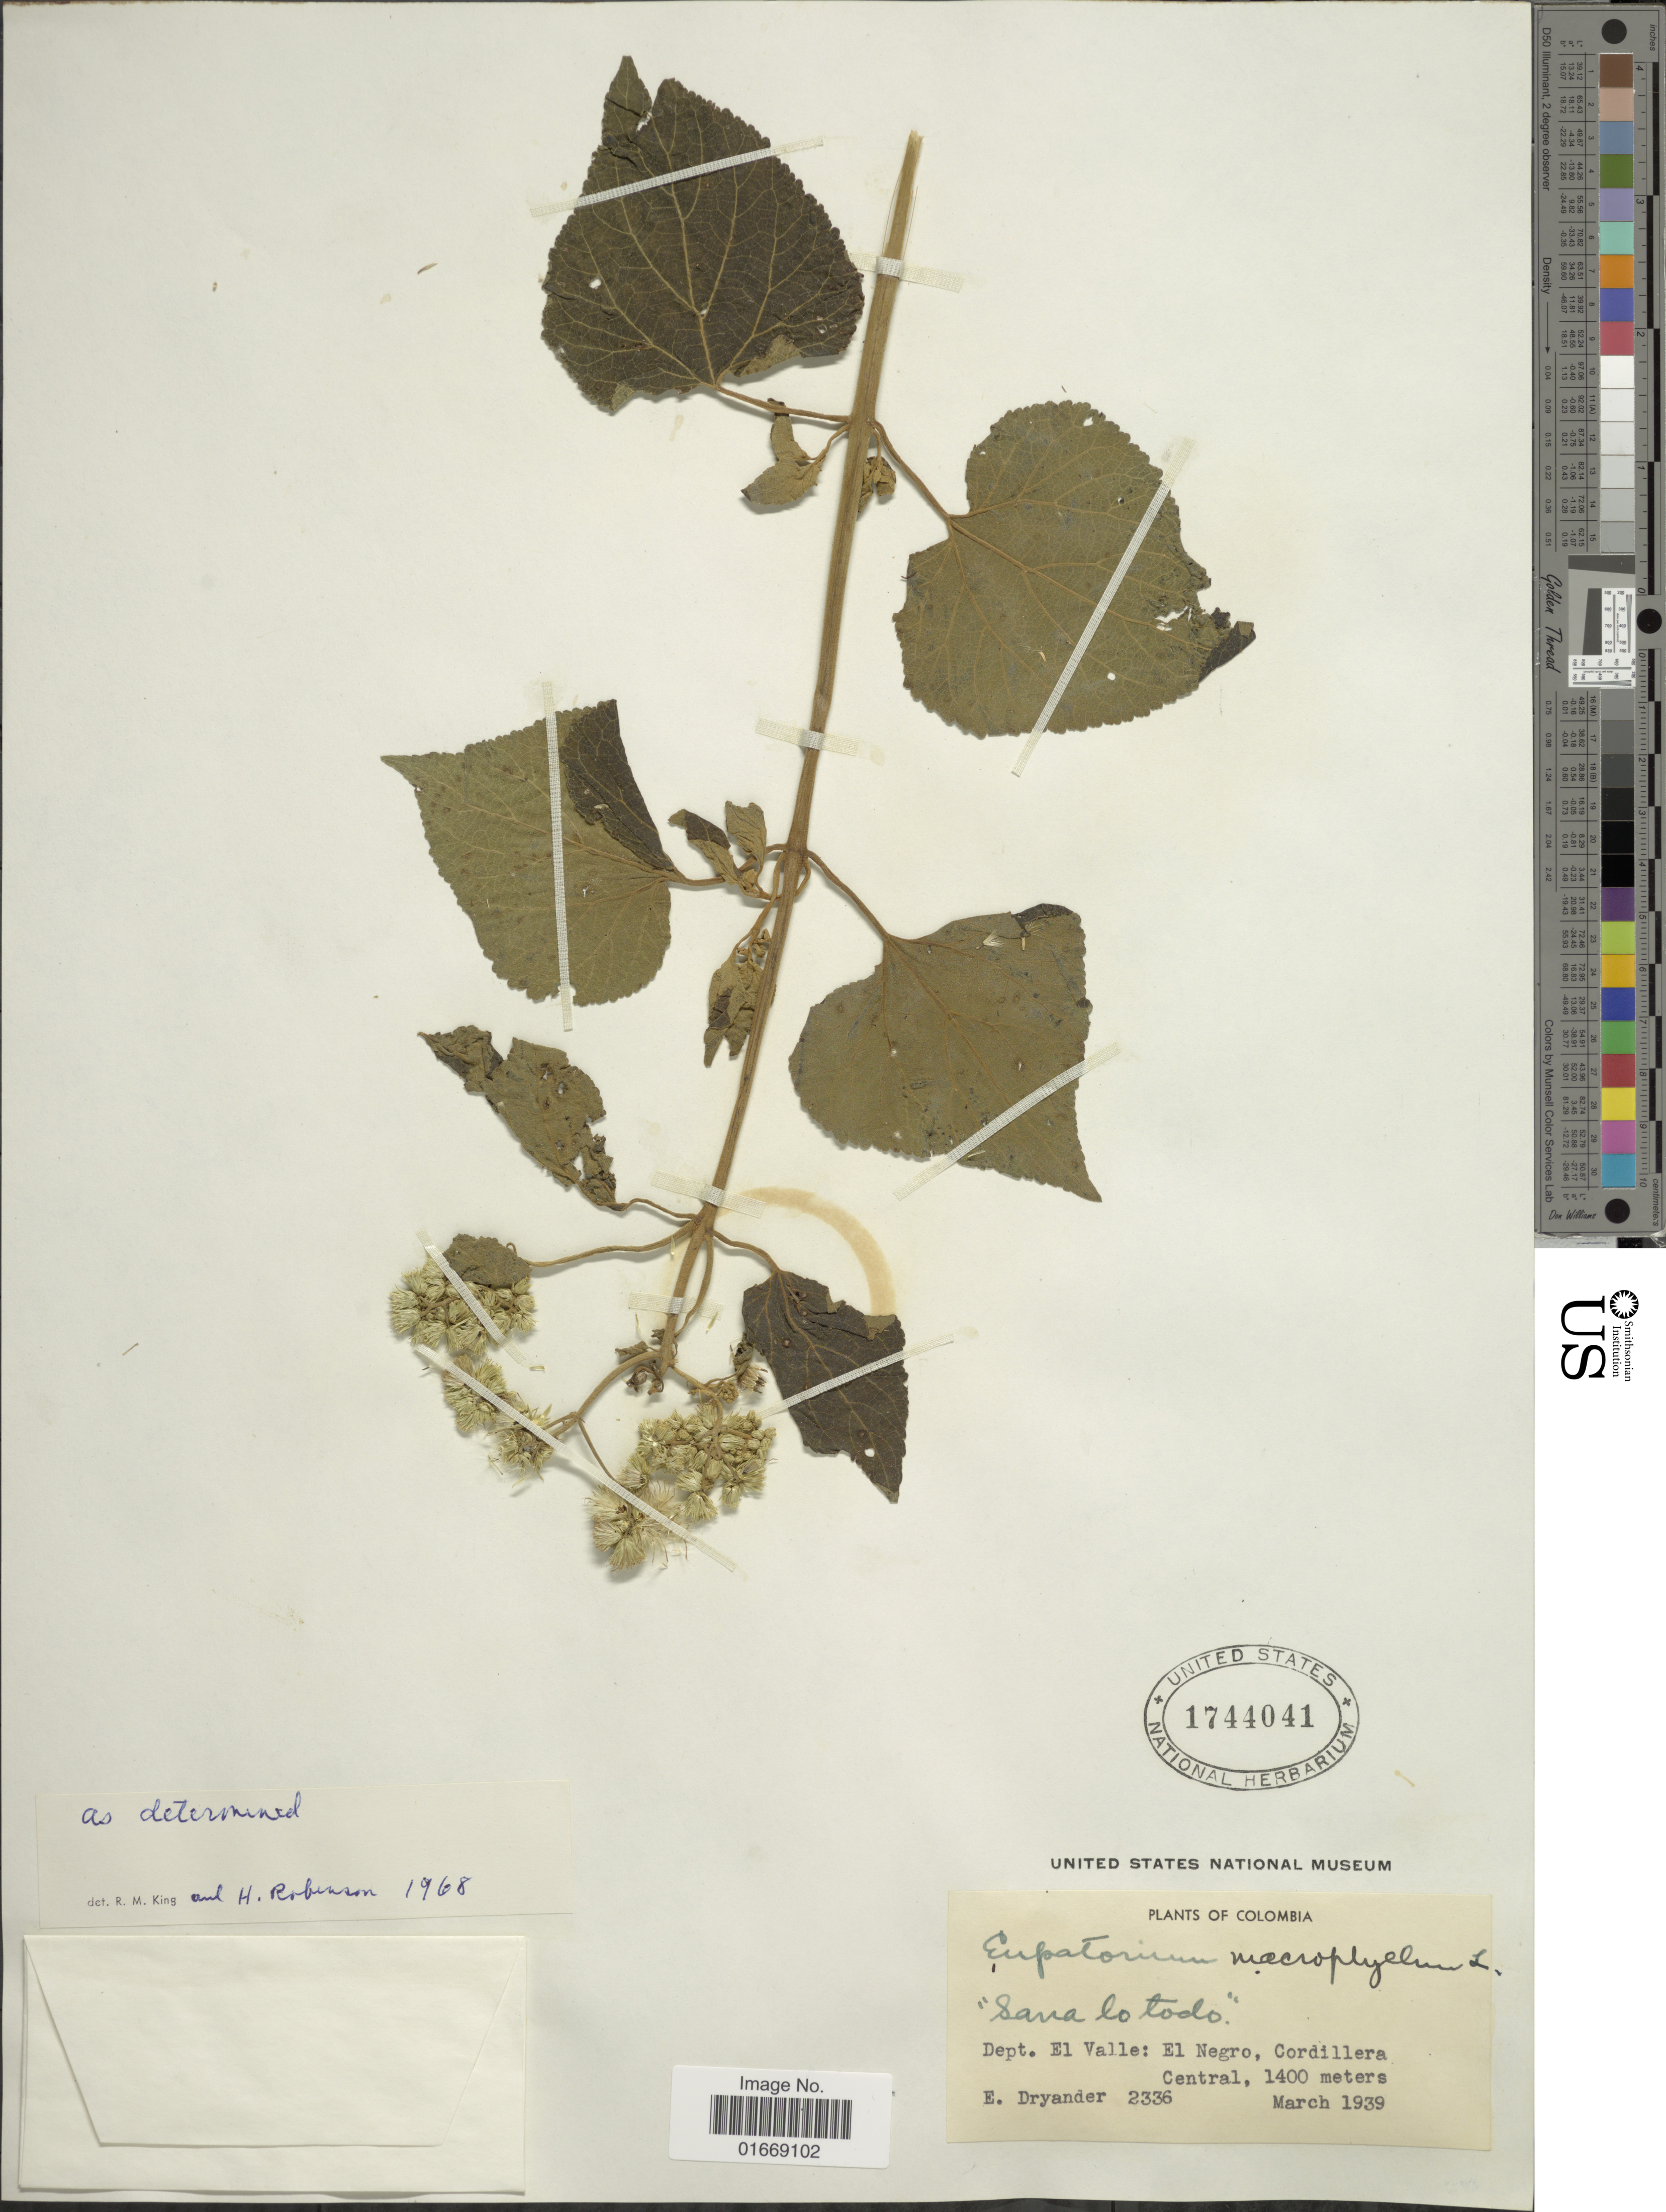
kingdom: Plantae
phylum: Tracheophyta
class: Magnoliopsida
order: Asterales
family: Asteraceae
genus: Hebeclinium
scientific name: Hebeclinium macrophyllum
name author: (L.) DC.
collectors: E. Dryander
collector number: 2336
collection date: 1939-03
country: Colombia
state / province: Valle del Cauca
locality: Dept. El Valle, El Negro, Cordillera Central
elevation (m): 1400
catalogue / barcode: US 1744041